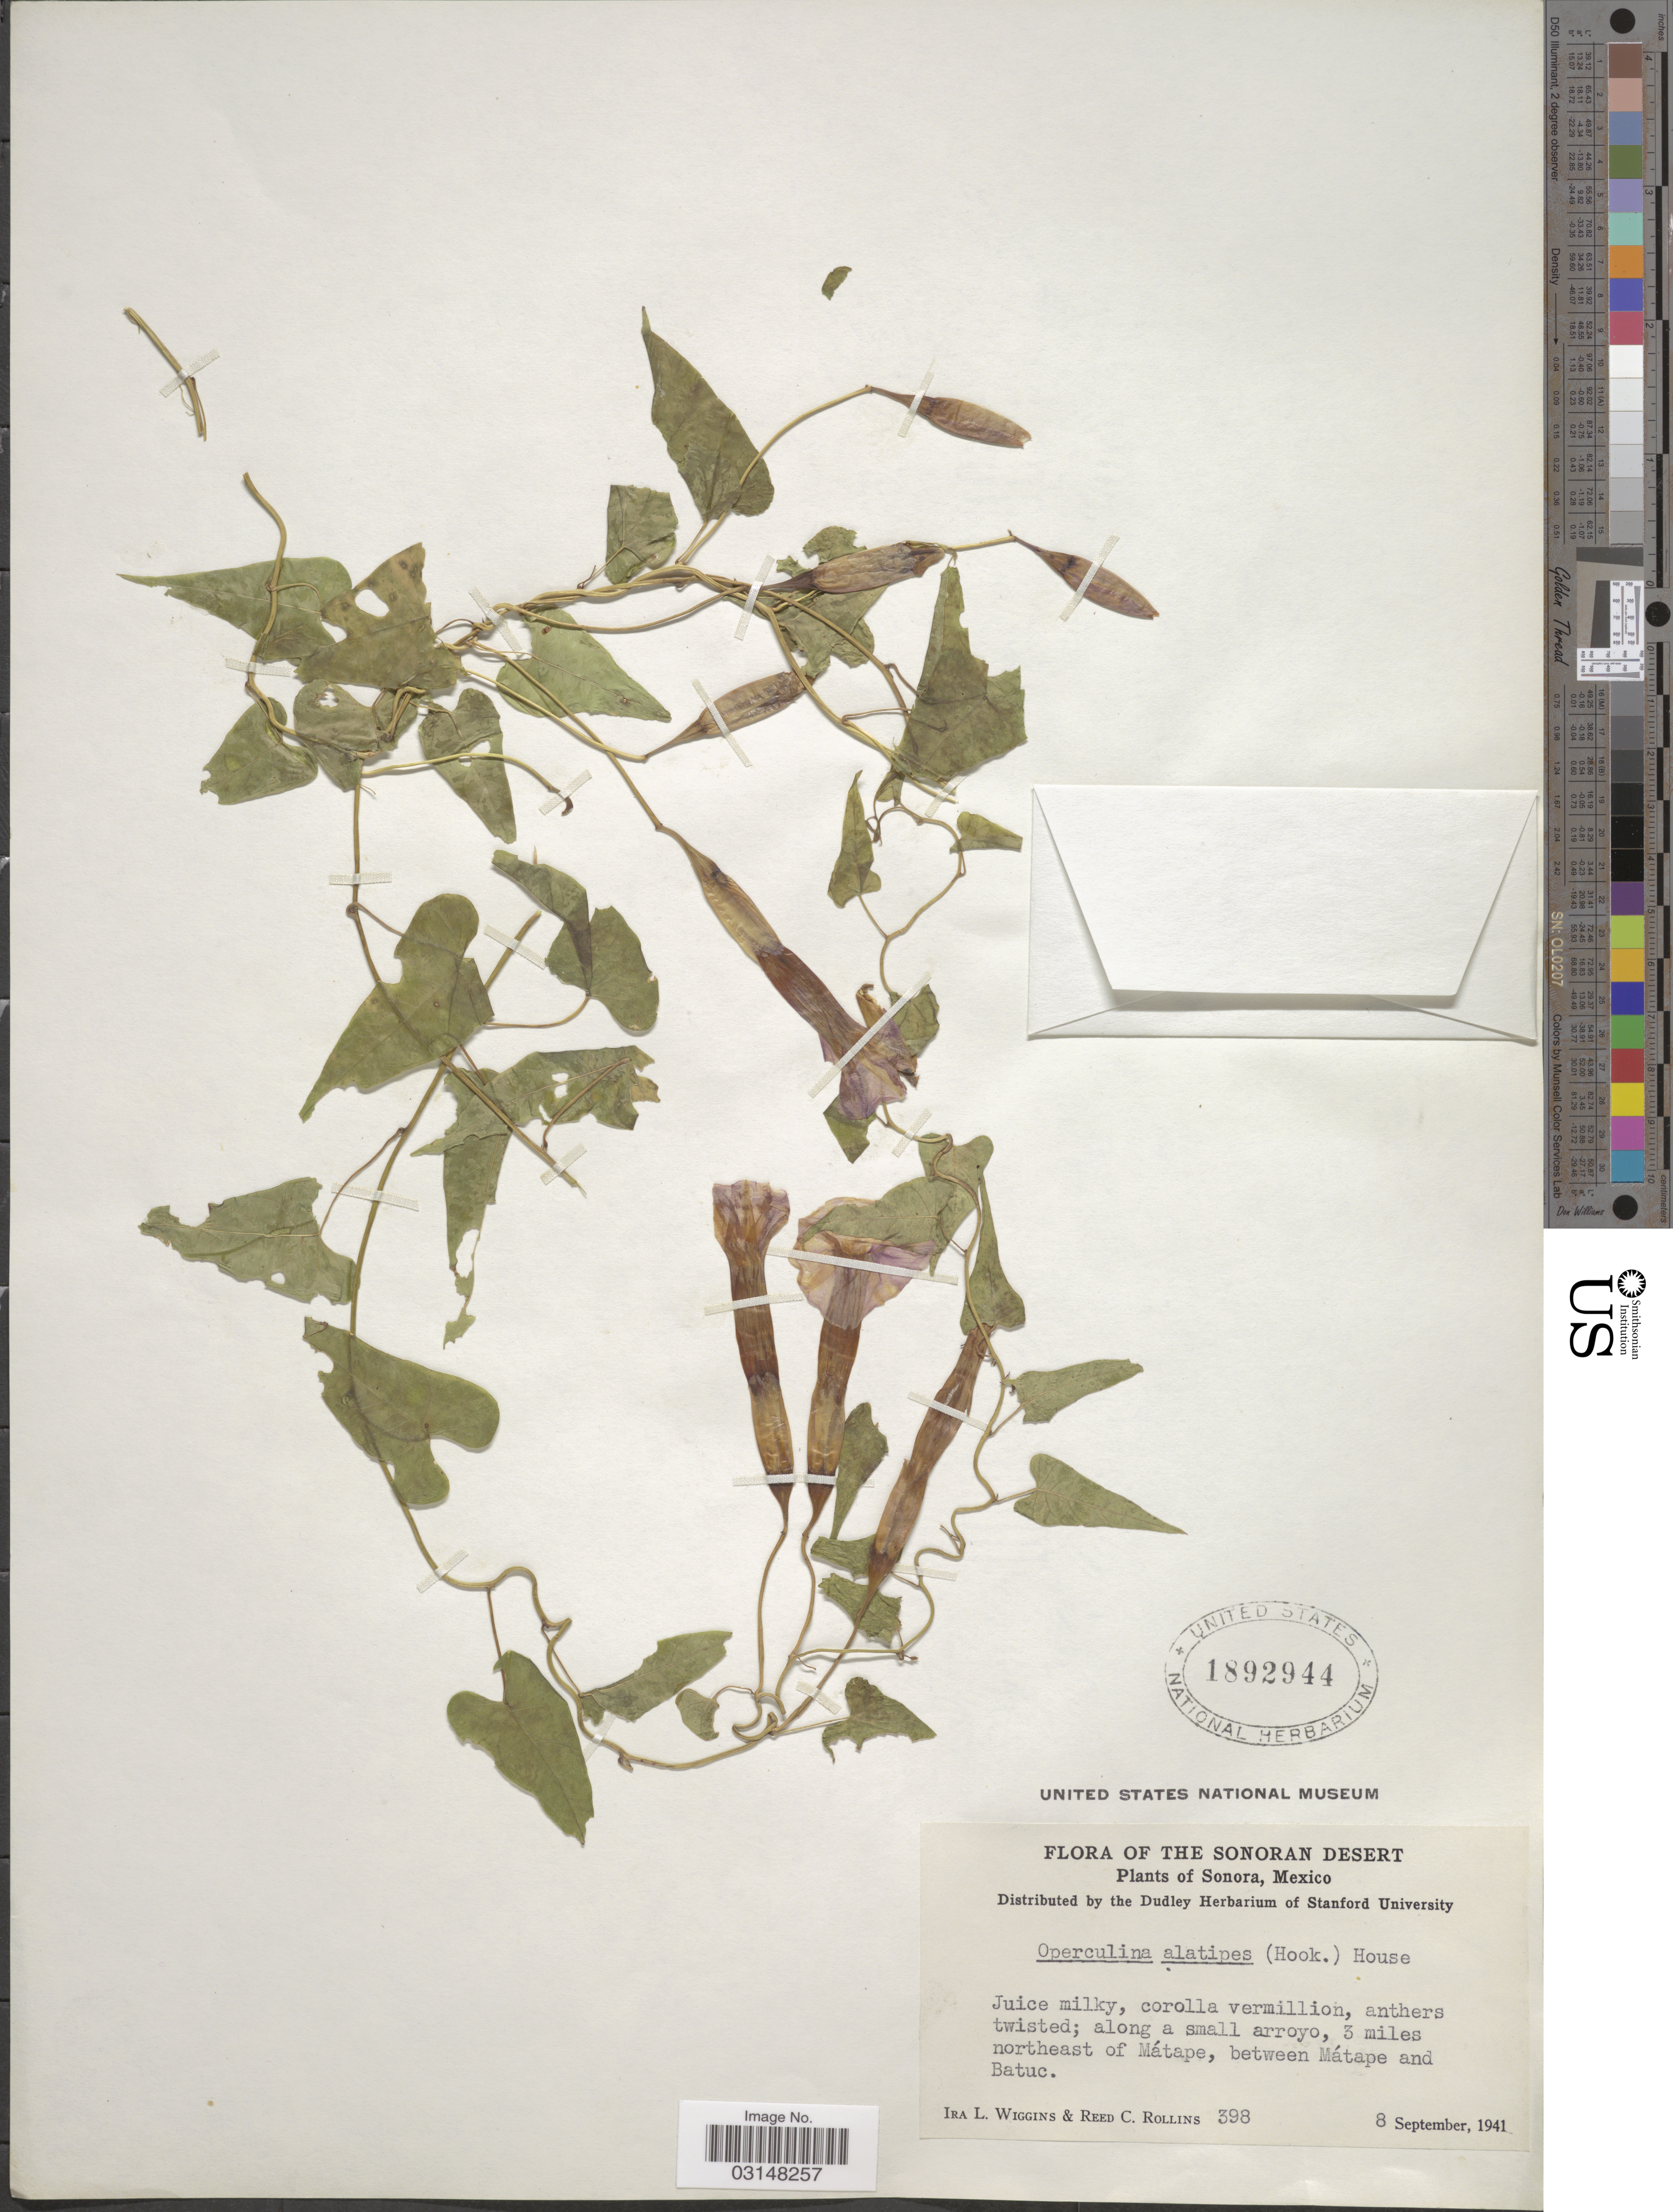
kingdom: Plantae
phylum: Tracheophyta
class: Magnoliopsida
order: Solanales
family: Convolvulaceae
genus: Operculina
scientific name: Operculina pteripes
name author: (G. Don) O'Donell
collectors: I. L. Wiggins & R. C. Rollins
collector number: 398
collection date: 1941-09-08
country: Mexico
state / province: Sonora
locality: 3 miles northeast of Mátape, between Mátape and Batuc.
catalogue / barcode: US 1892944